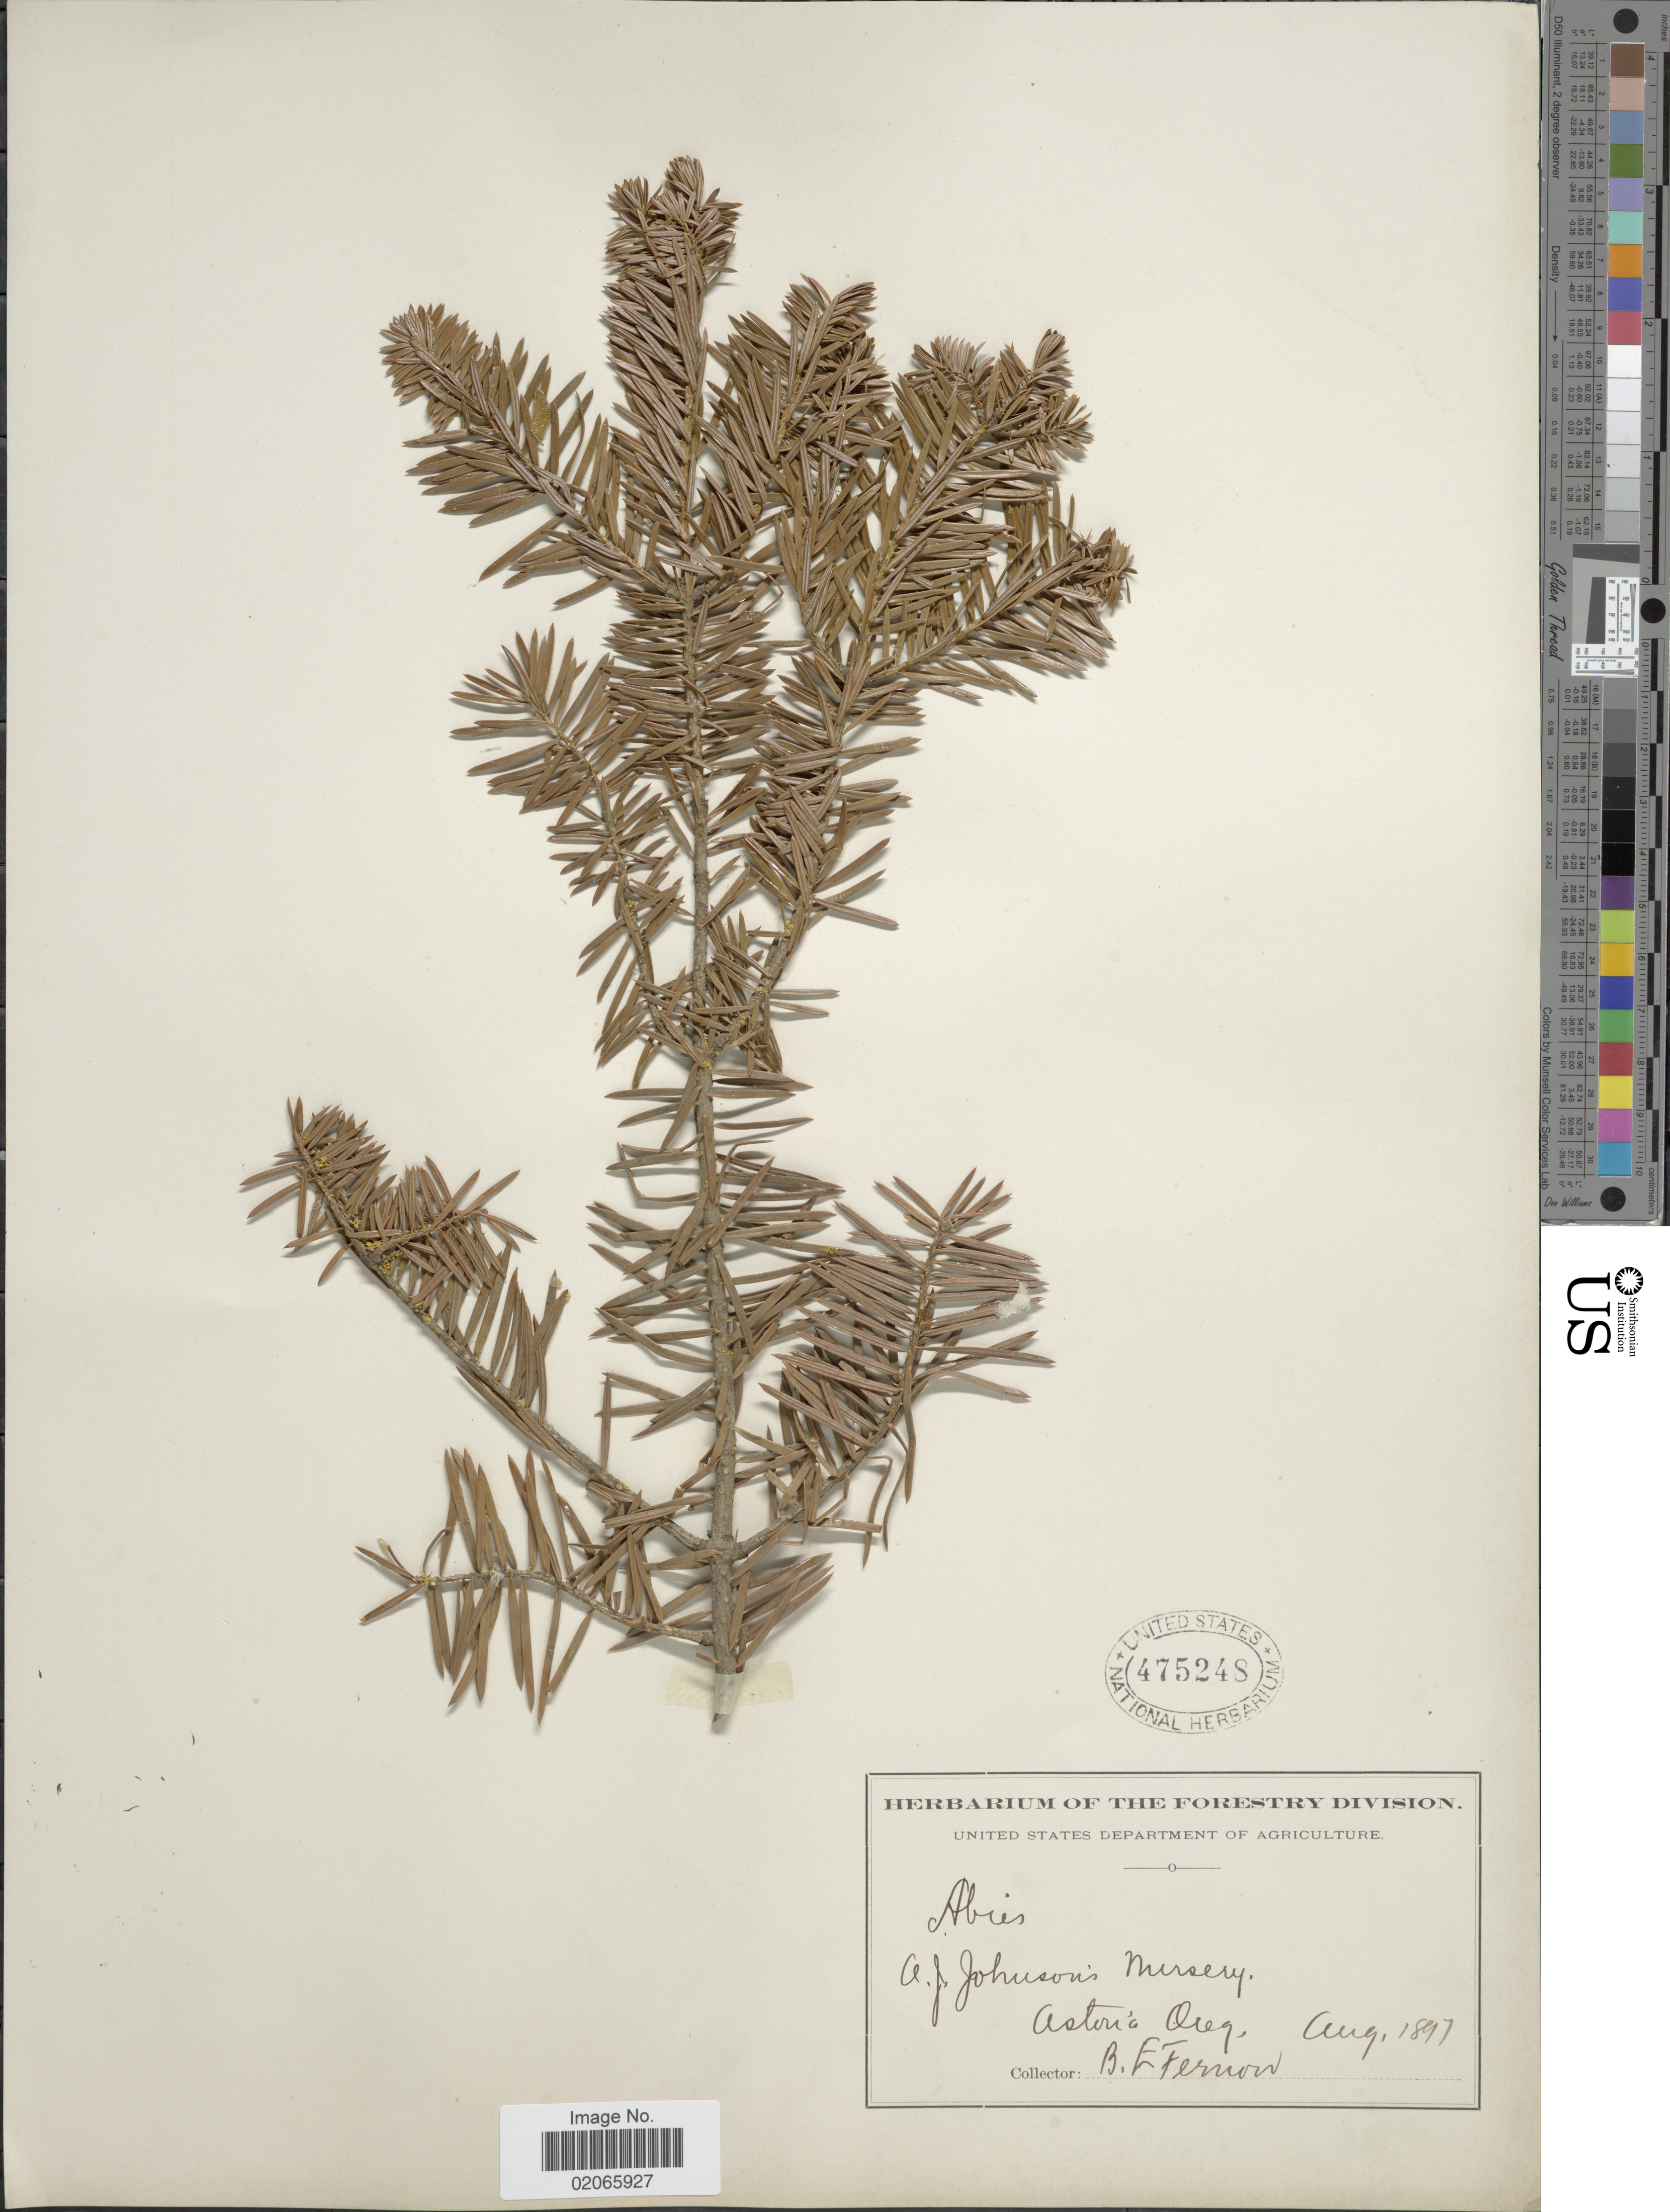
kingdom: Plantae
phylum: Tracheophyta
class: Pinopsida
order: Pinales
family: Pinaceae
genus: Abies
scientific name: Abies sp.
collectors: B. Fernow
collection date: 1897-08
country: United States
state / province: Oregon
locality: A. J. Johnson's Nursery. Astoria Oreg.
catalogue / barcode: US 475248